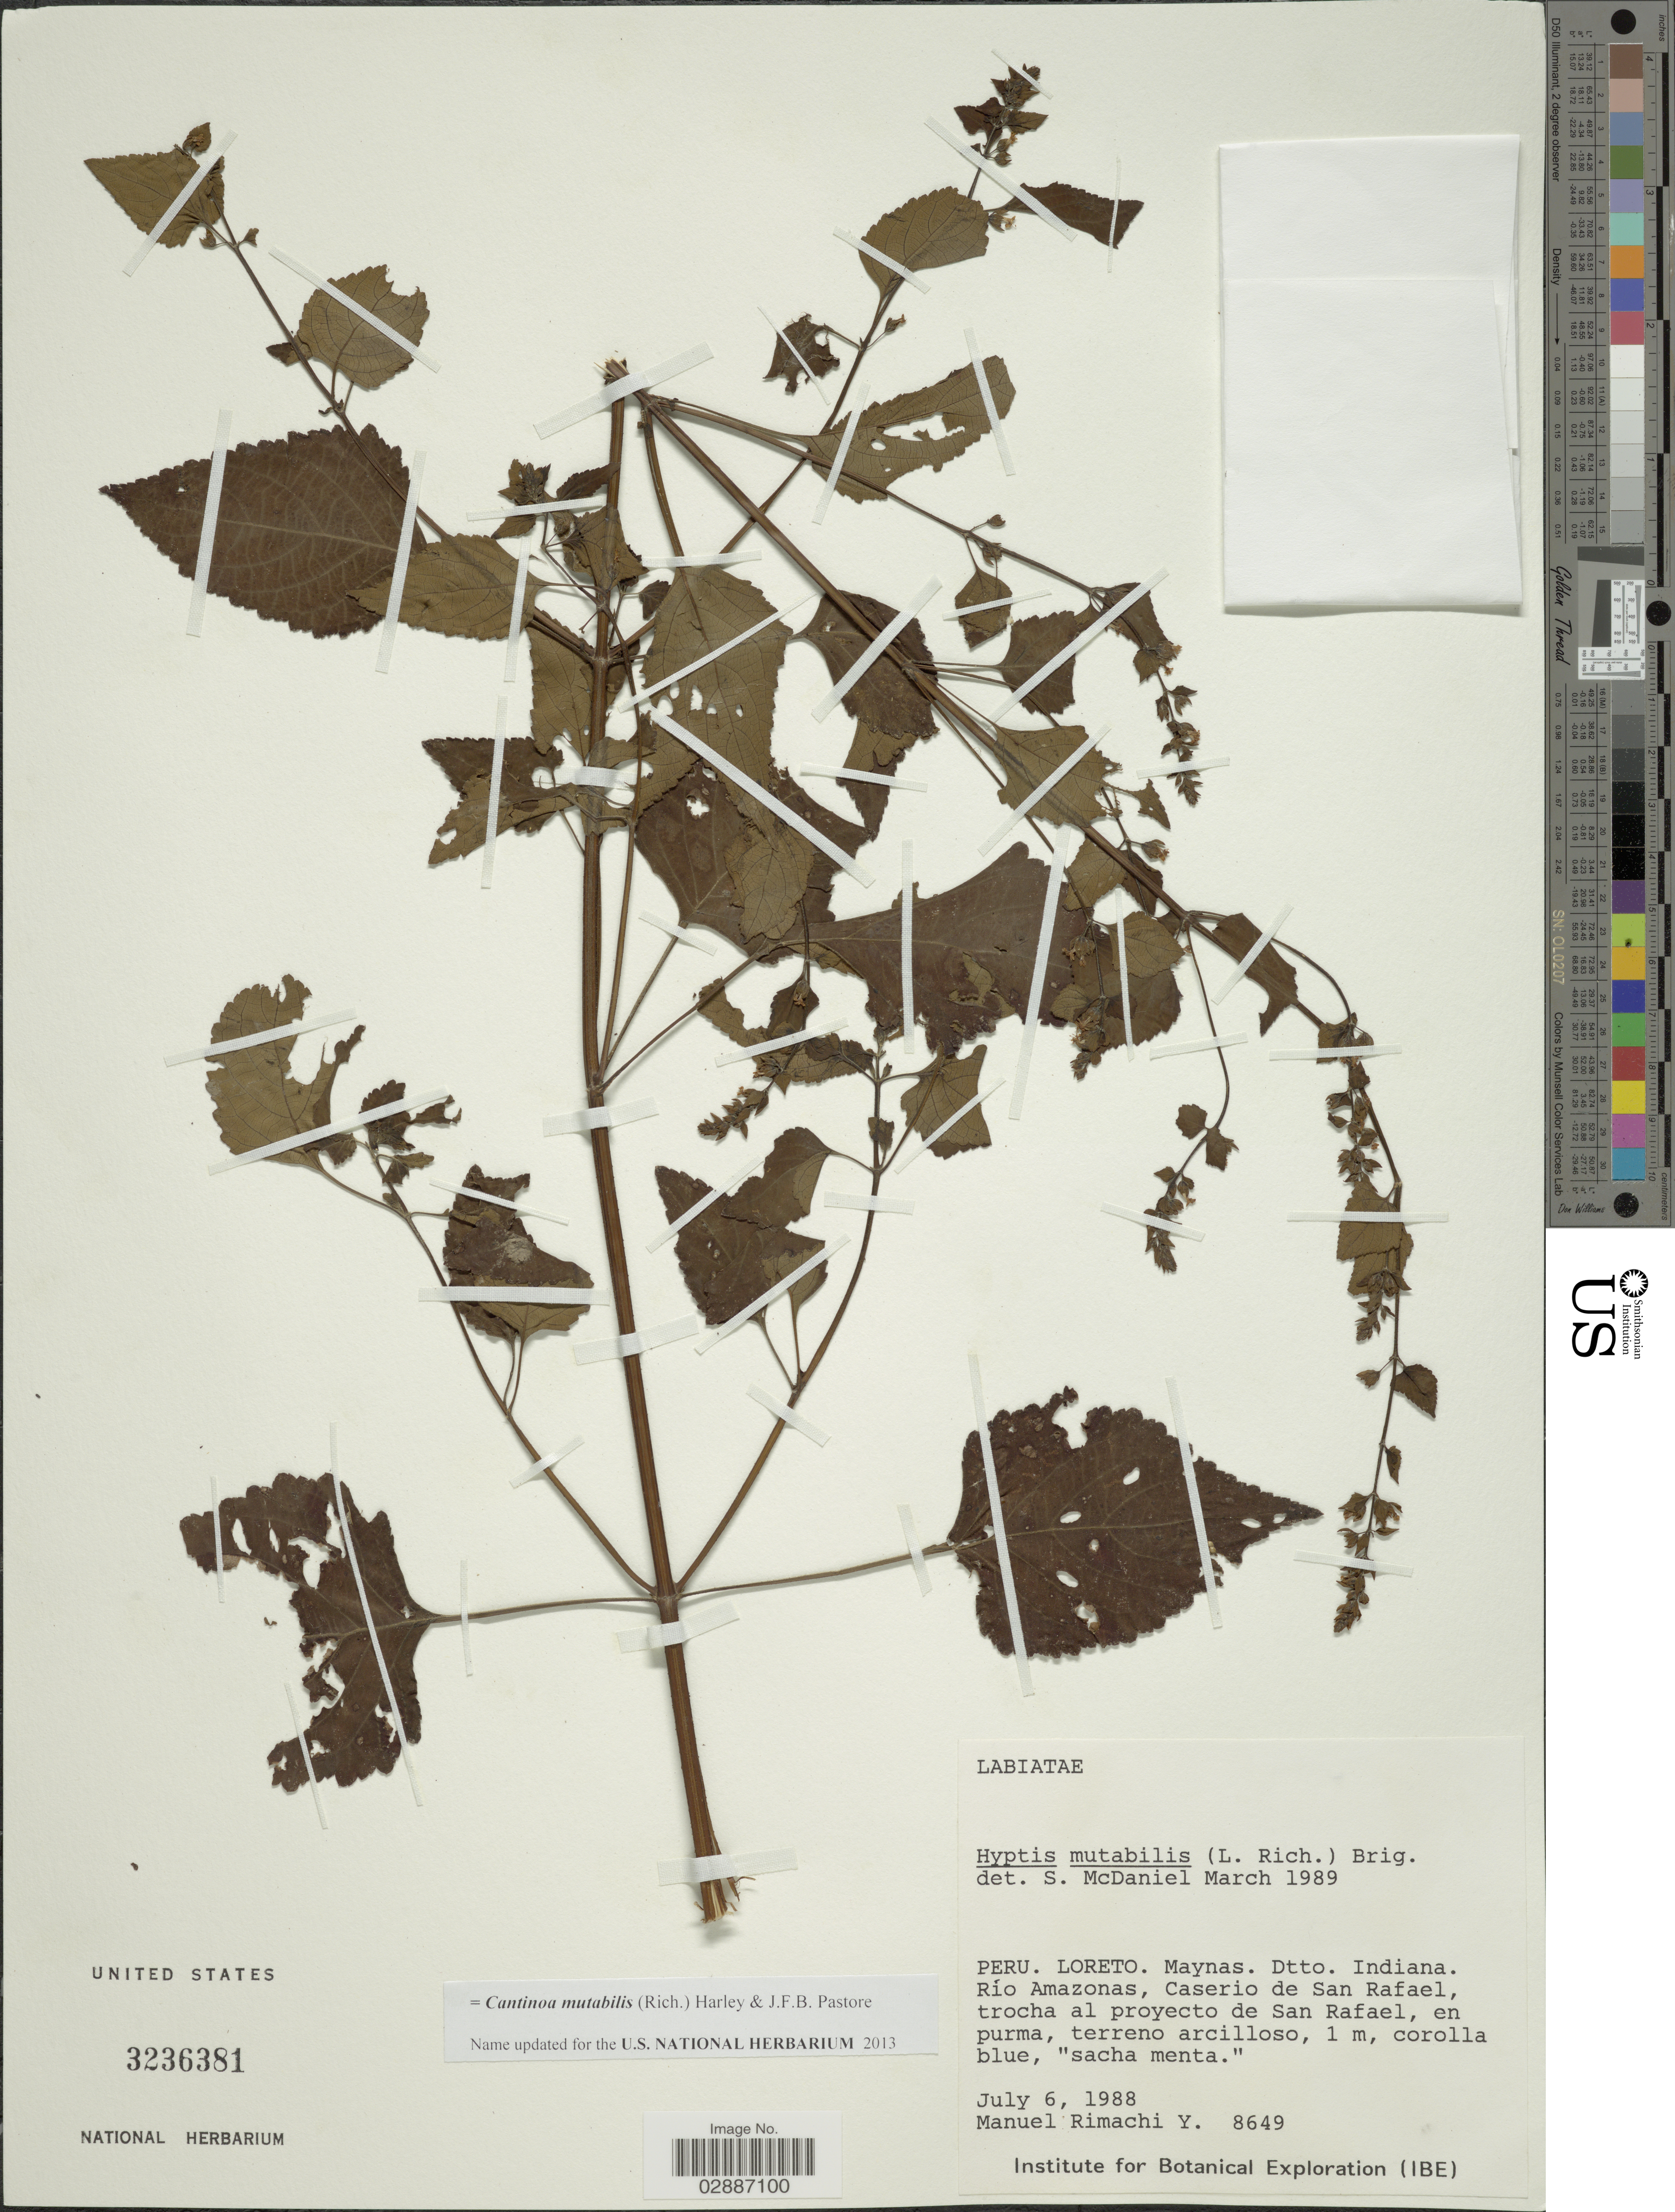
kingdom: Plantae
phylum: Tracheophyta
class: Magnoliopsida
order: Lamiales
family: Lamiaceae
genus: Cantinoa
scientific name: Cantinoa mutabilis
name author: (Epling) Harley & J.F.B. Pastore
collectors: M. Rimachi Y.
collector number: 8649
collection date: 1988-07-06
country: Peru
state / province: Loreto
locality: Maynas. Dtto. Indiana. Río Amazonas, Caserio de San Rafael, trocha al proyecto de San Rafael.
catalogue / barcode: US 3236381